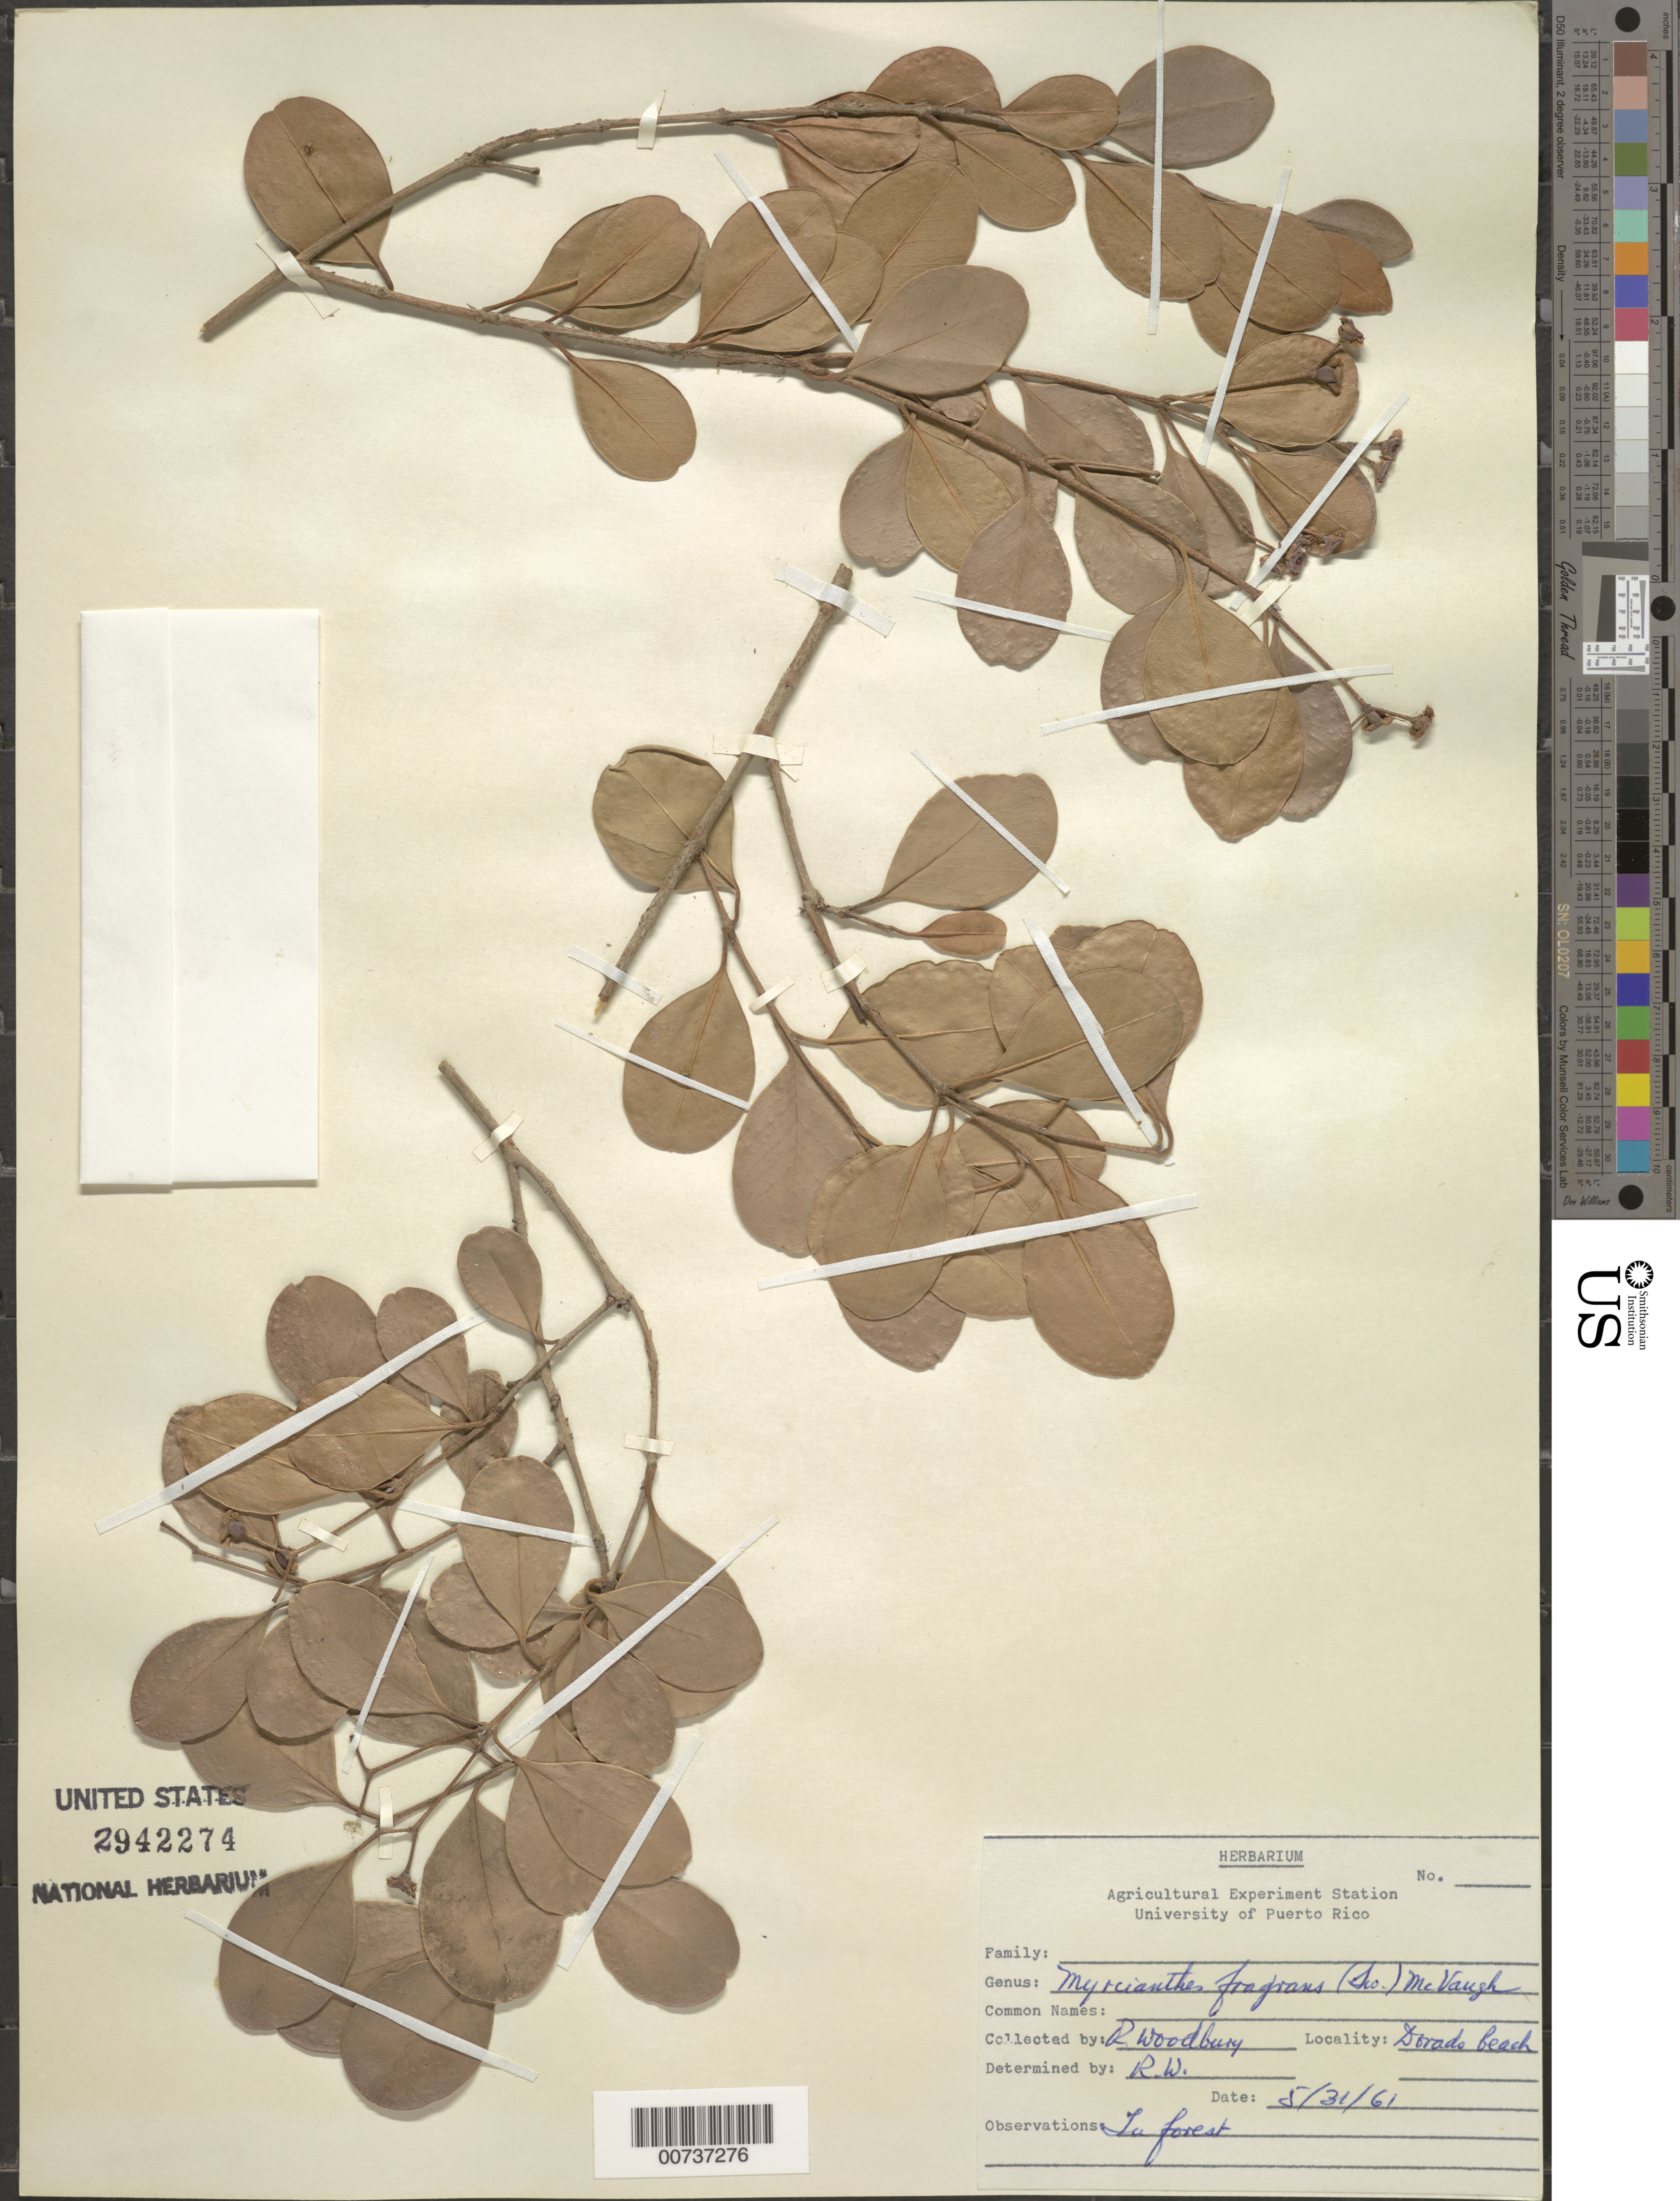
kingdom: Plantae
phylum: Tracheophyta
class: Magnoliopsida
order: Myrtales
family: Myrtaceae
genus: Myrcianthes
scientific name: Myrcianthes fragrans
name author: (Sw.) McVaugh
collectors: R. O. Woodbury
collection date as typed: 31 May 1961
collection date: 1961-05-31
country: Puerto Rico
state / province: Dorado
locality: Dorado Beach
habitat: In forest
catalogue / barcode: US 2942274